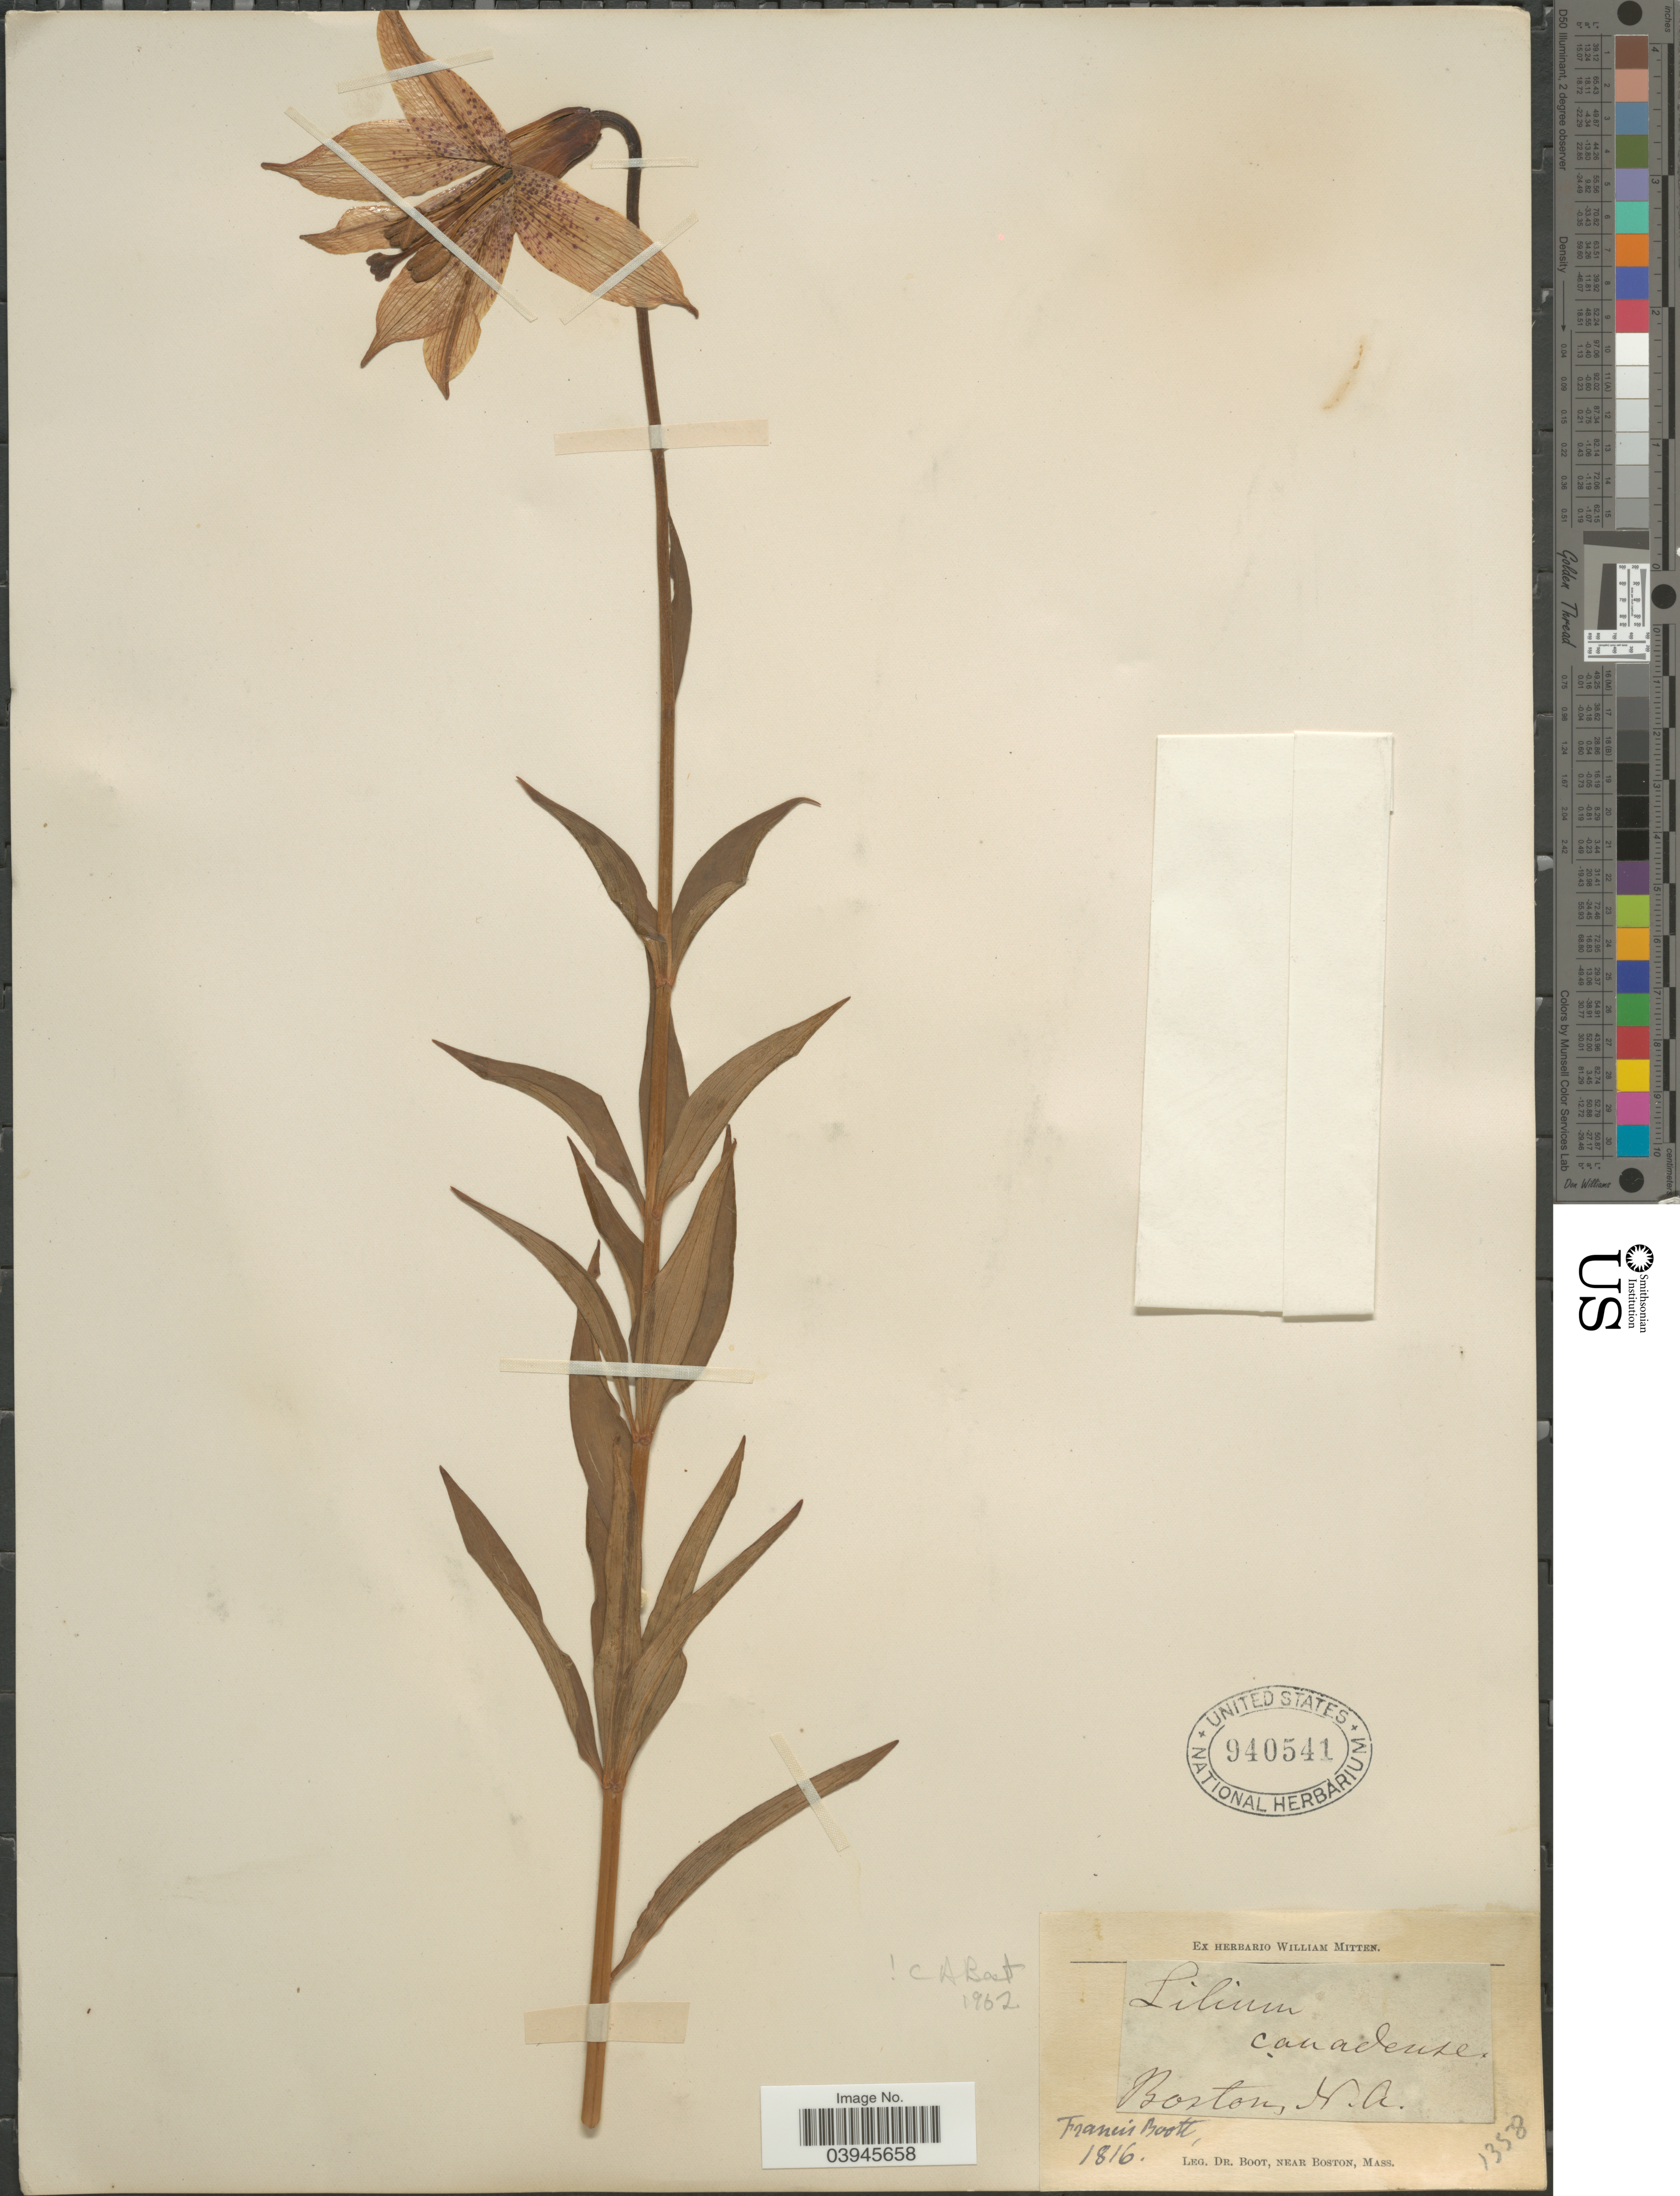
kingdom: Plantae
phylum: Tracheophyta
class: Liliopsida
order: Liliales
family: Liliaceae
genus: Lilium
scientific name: Lilium canadense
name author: L.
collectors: F. Boott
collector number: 1358?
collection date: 1816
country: United States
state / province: Massachusetts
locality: Near Boston.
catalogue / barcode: US 940541